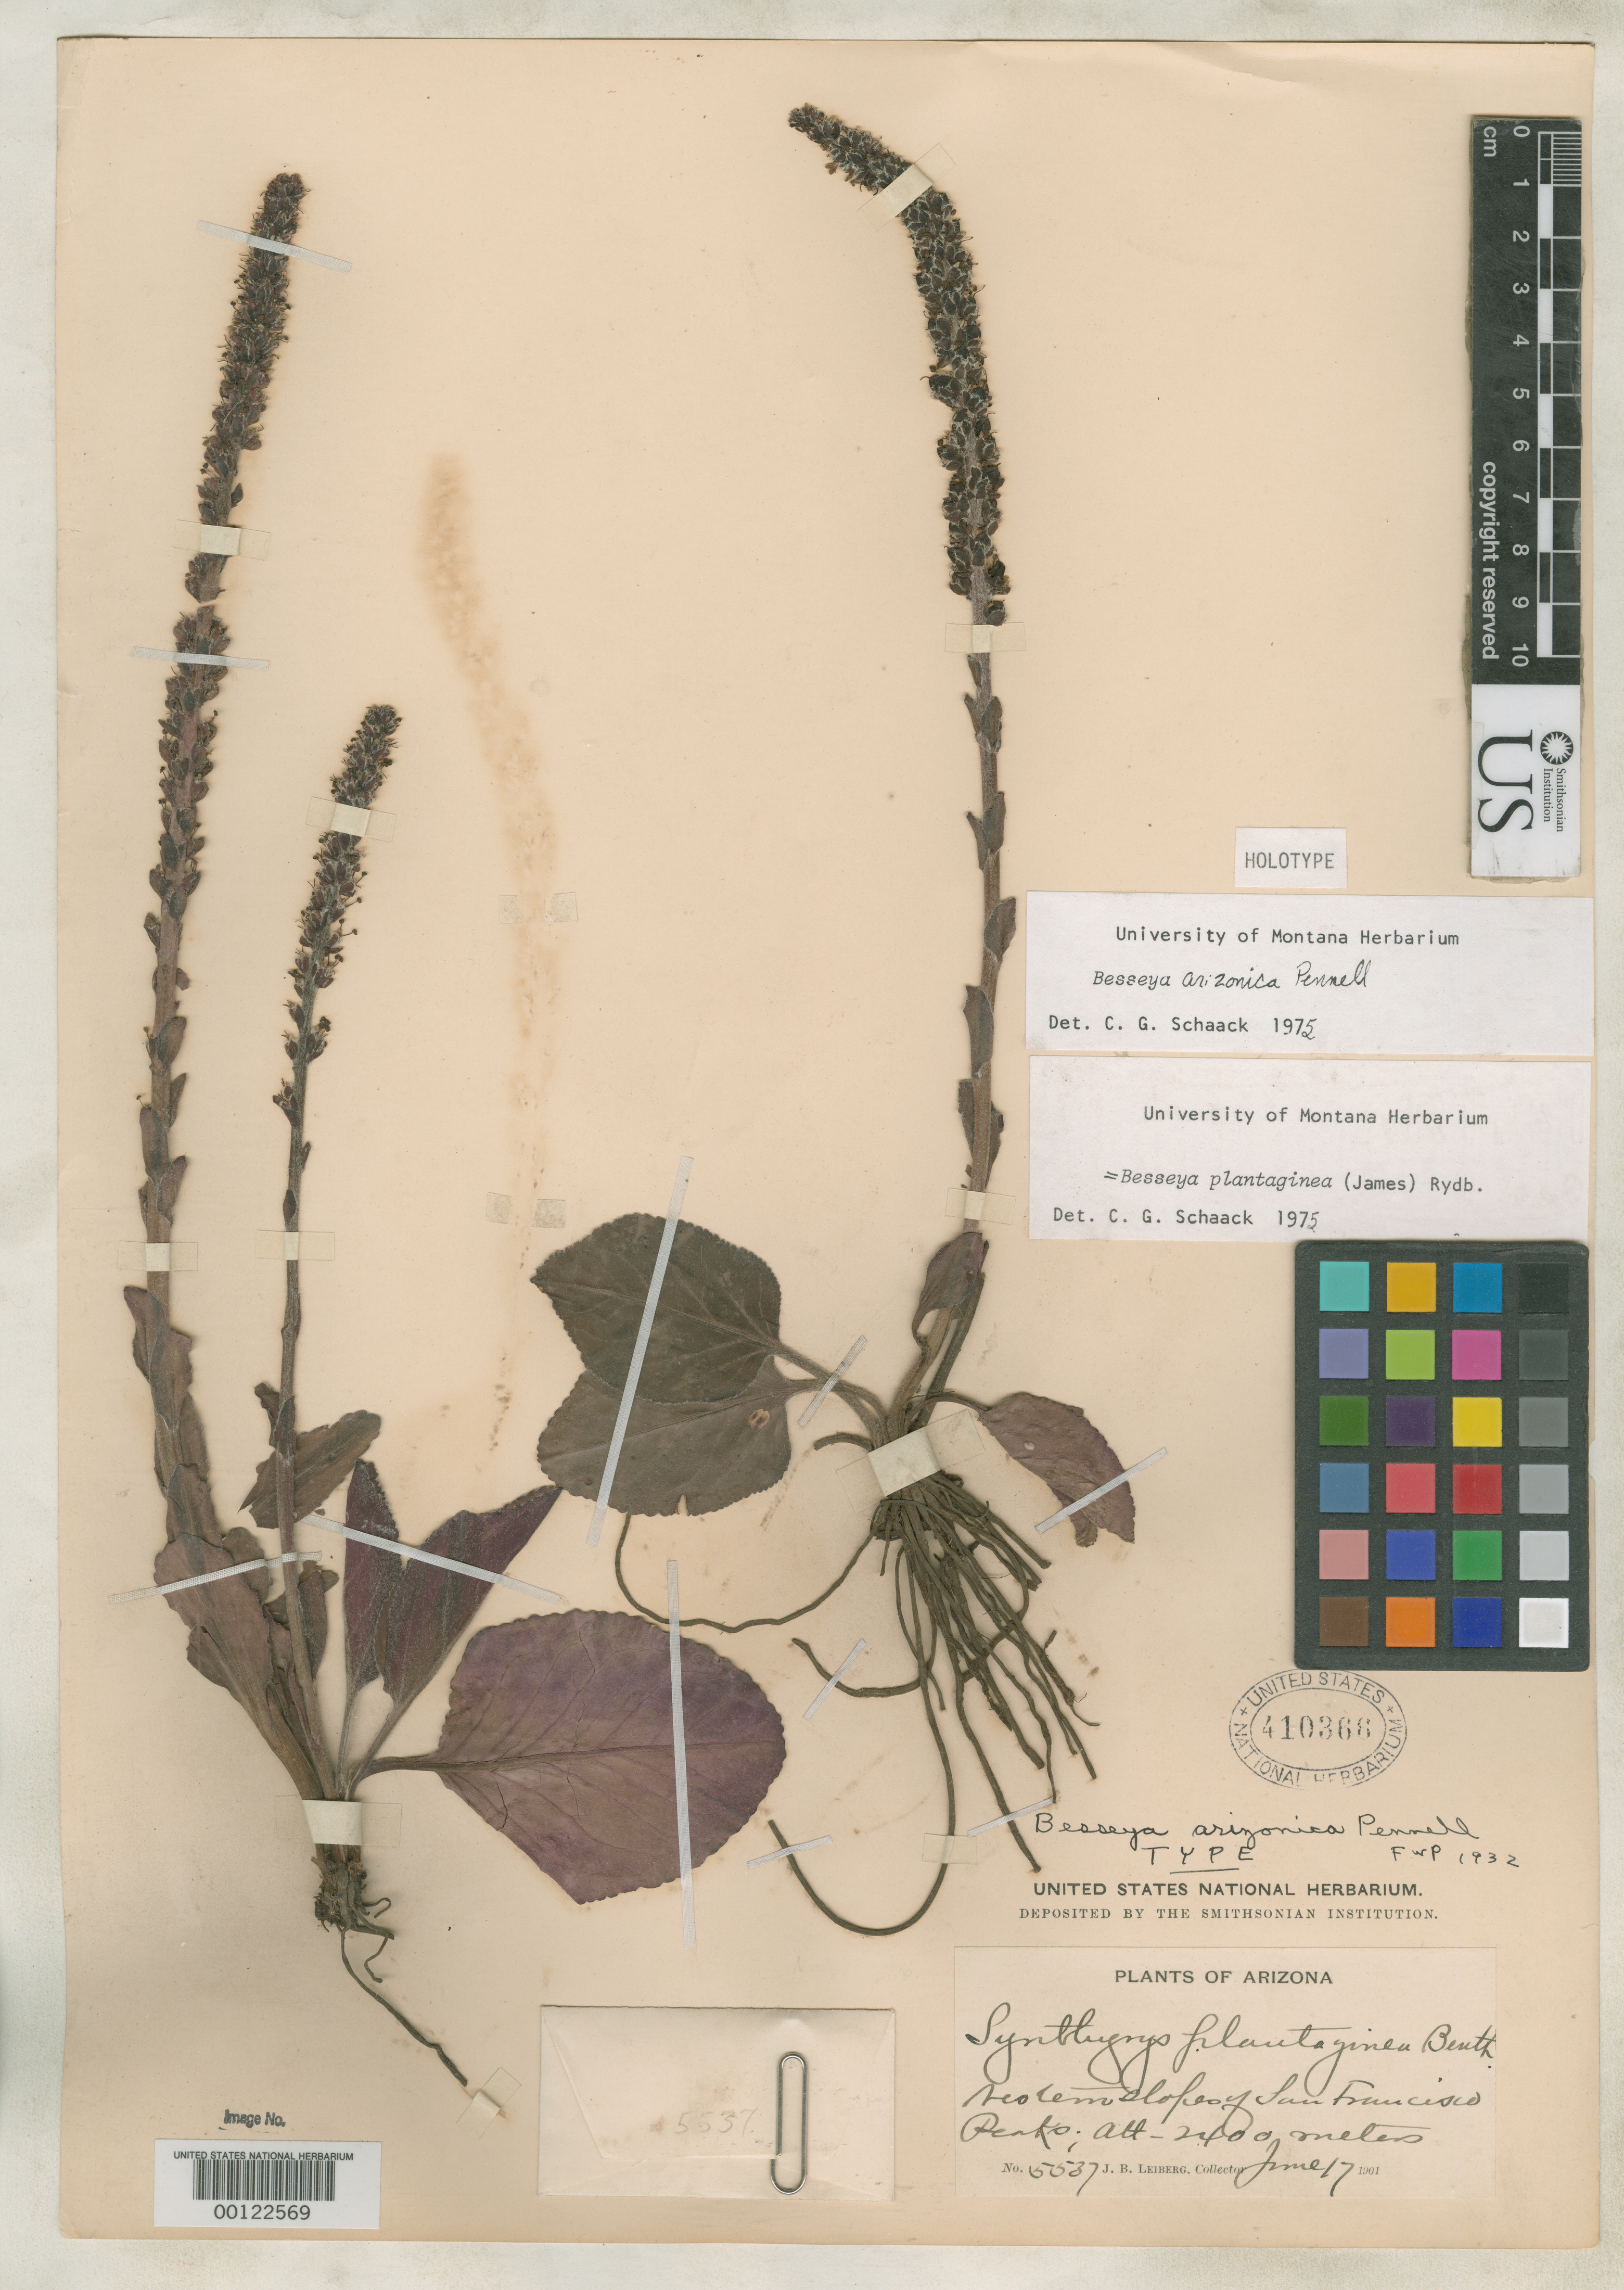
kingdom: Plantae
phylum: Tracheophyta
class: Magnoliopsida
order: Lamiales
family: Plantaginaceae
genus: Besseya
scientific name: Besseya arizonica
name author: Pennell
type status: Holotype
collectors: J. Leiberg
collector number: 5537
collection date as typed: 17 Jun 1901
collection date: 1901-06-17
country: United States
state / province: Arizona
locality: San Francisco Peaks.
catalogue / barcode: US 410366